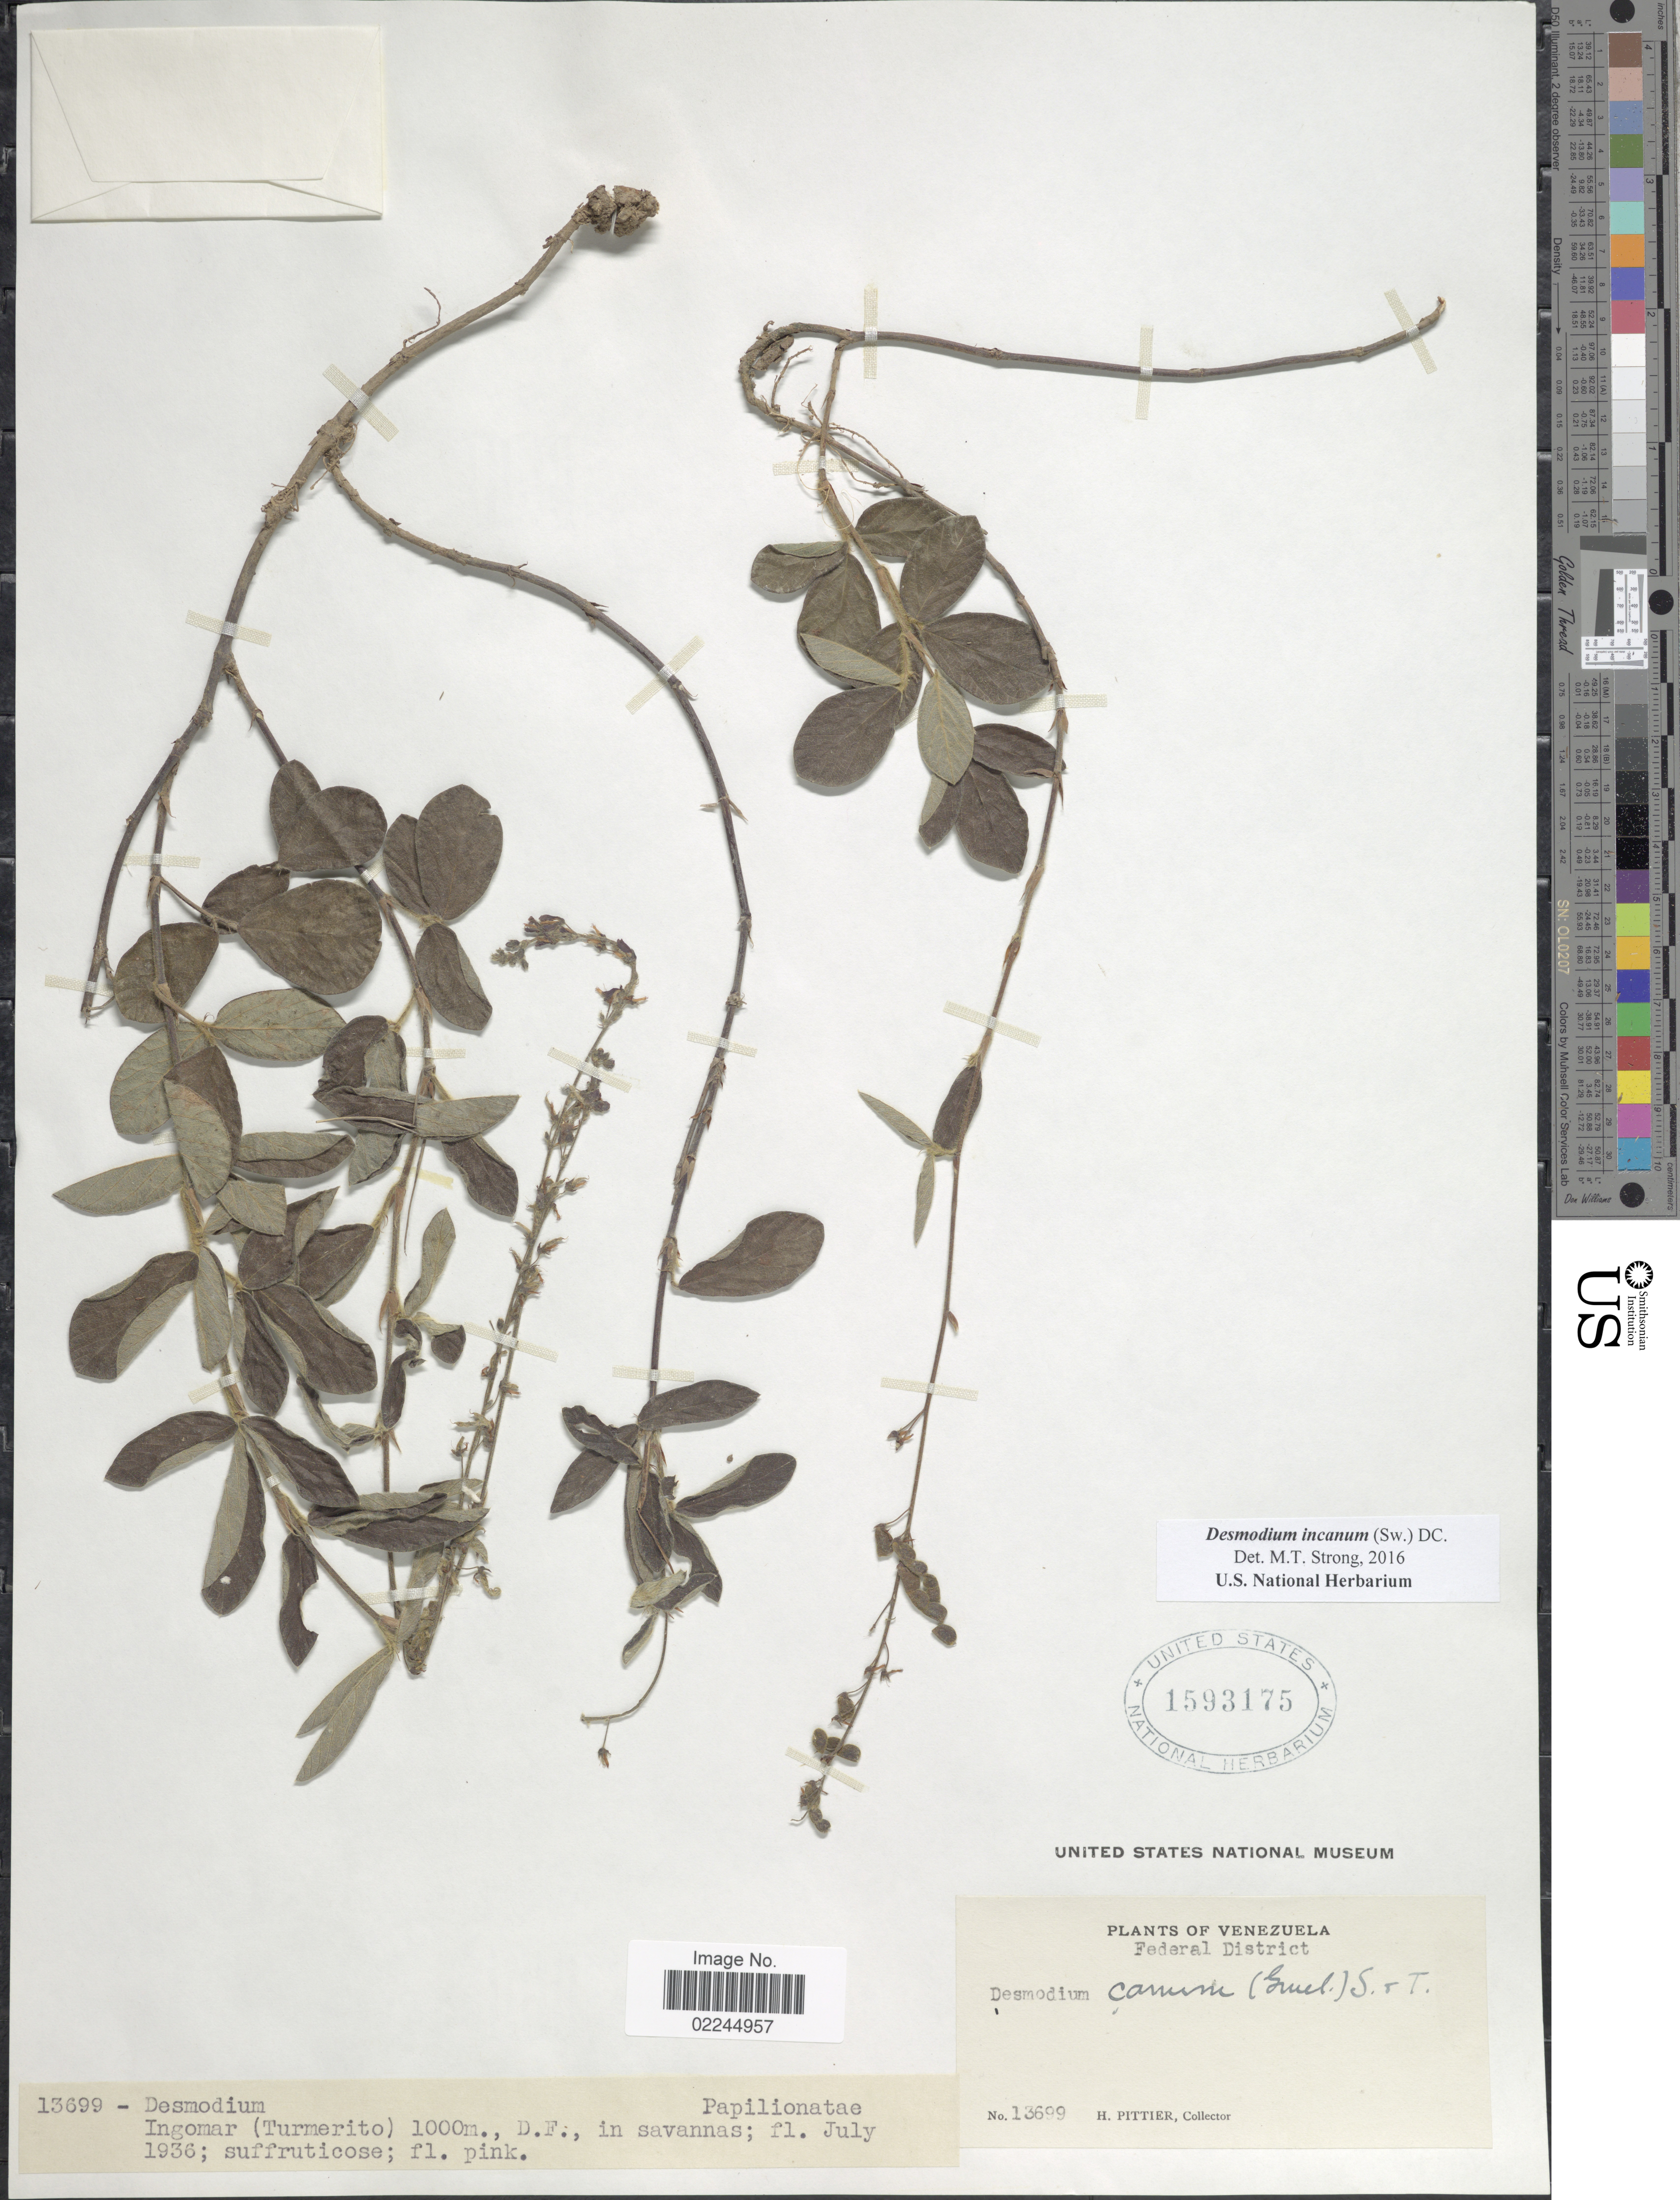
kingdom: Plantae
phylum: Tracheophyta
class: Magnoliopsida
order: Fabales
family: Fabaceae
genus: Desmodium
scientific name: Desmodium incanum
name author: (Sw.) DC.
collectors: H. F. Pittier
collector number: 13699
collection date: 1936-07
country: Venezuela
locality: Federal District, Ingomar (Turmerito), D.F.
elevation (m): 1000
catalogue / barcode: US 1593175